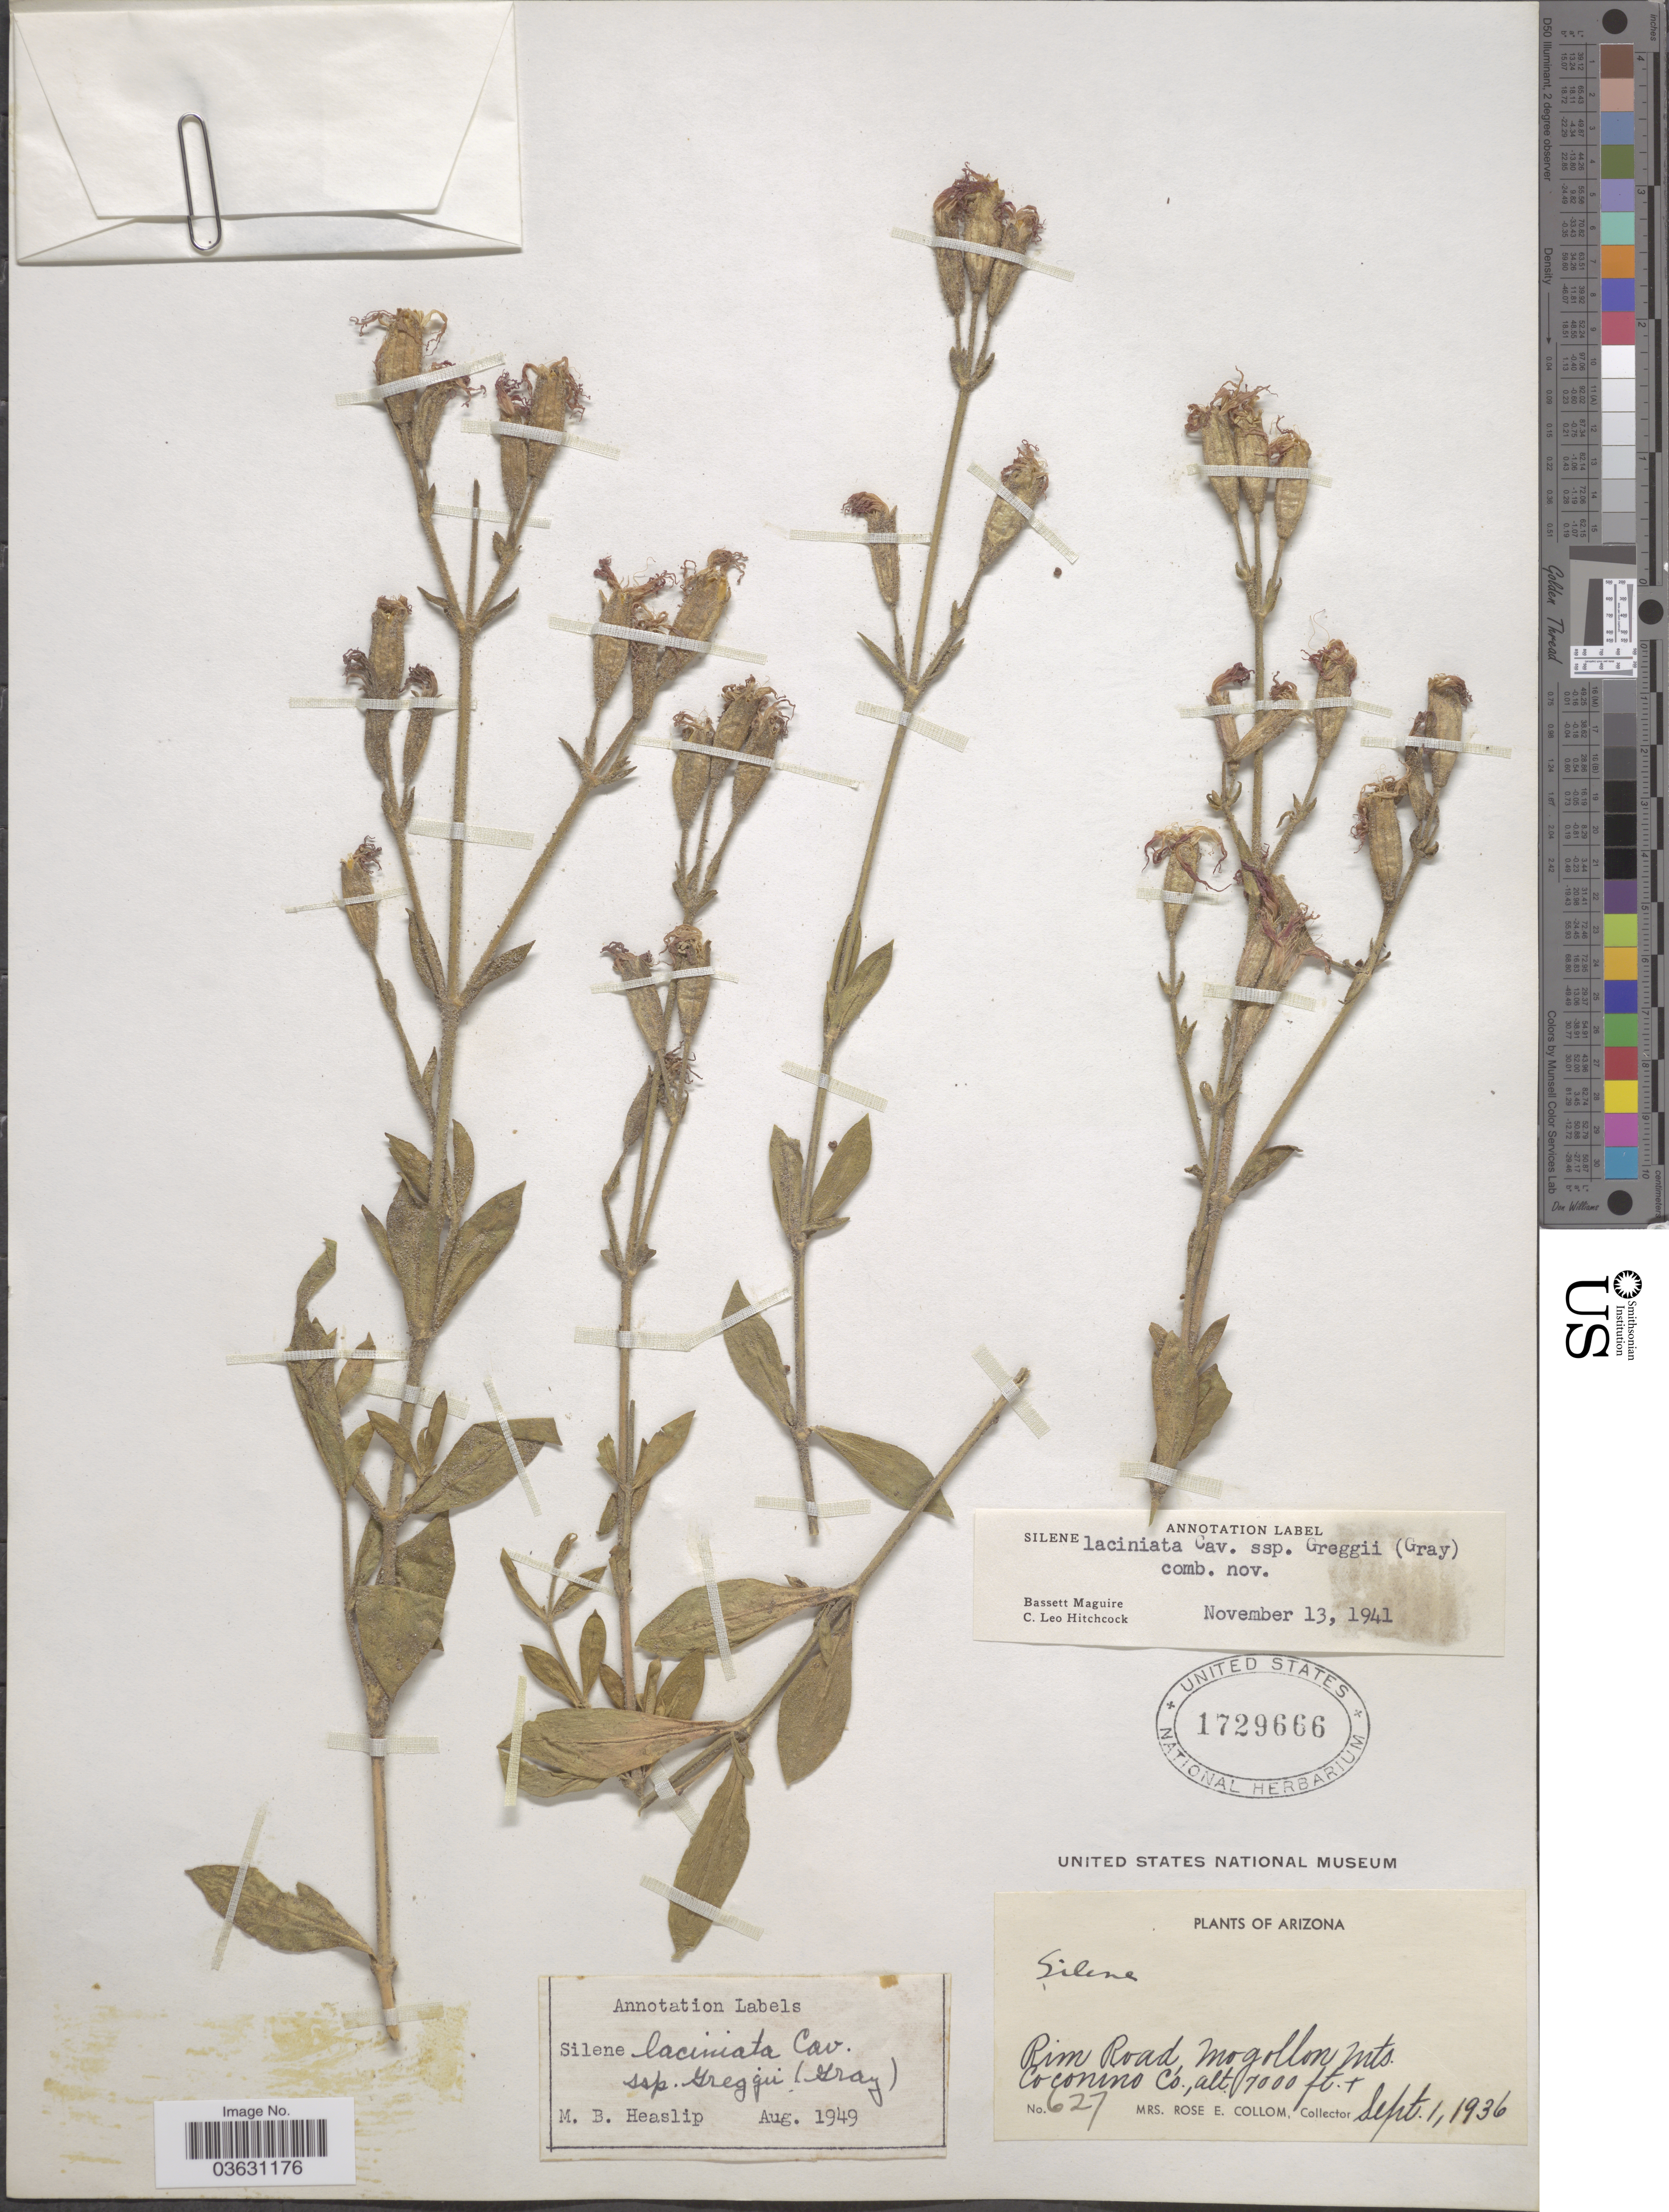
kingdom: Plantae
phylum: Tracheophyta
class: Magnoliopsida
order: Caryophyllales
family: Caryophyllaceae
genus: Silene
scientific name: Silene laciniata subsp. greggii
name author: (A. Gray) C.L. Hitchc. & Maguire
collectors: R. E. Collom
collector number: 627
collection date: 1936-09-01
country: United States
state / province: Arizona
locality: Rim Road, Mogollon Mts. Coconino Co.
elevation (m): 2134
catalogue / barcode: US 1729666